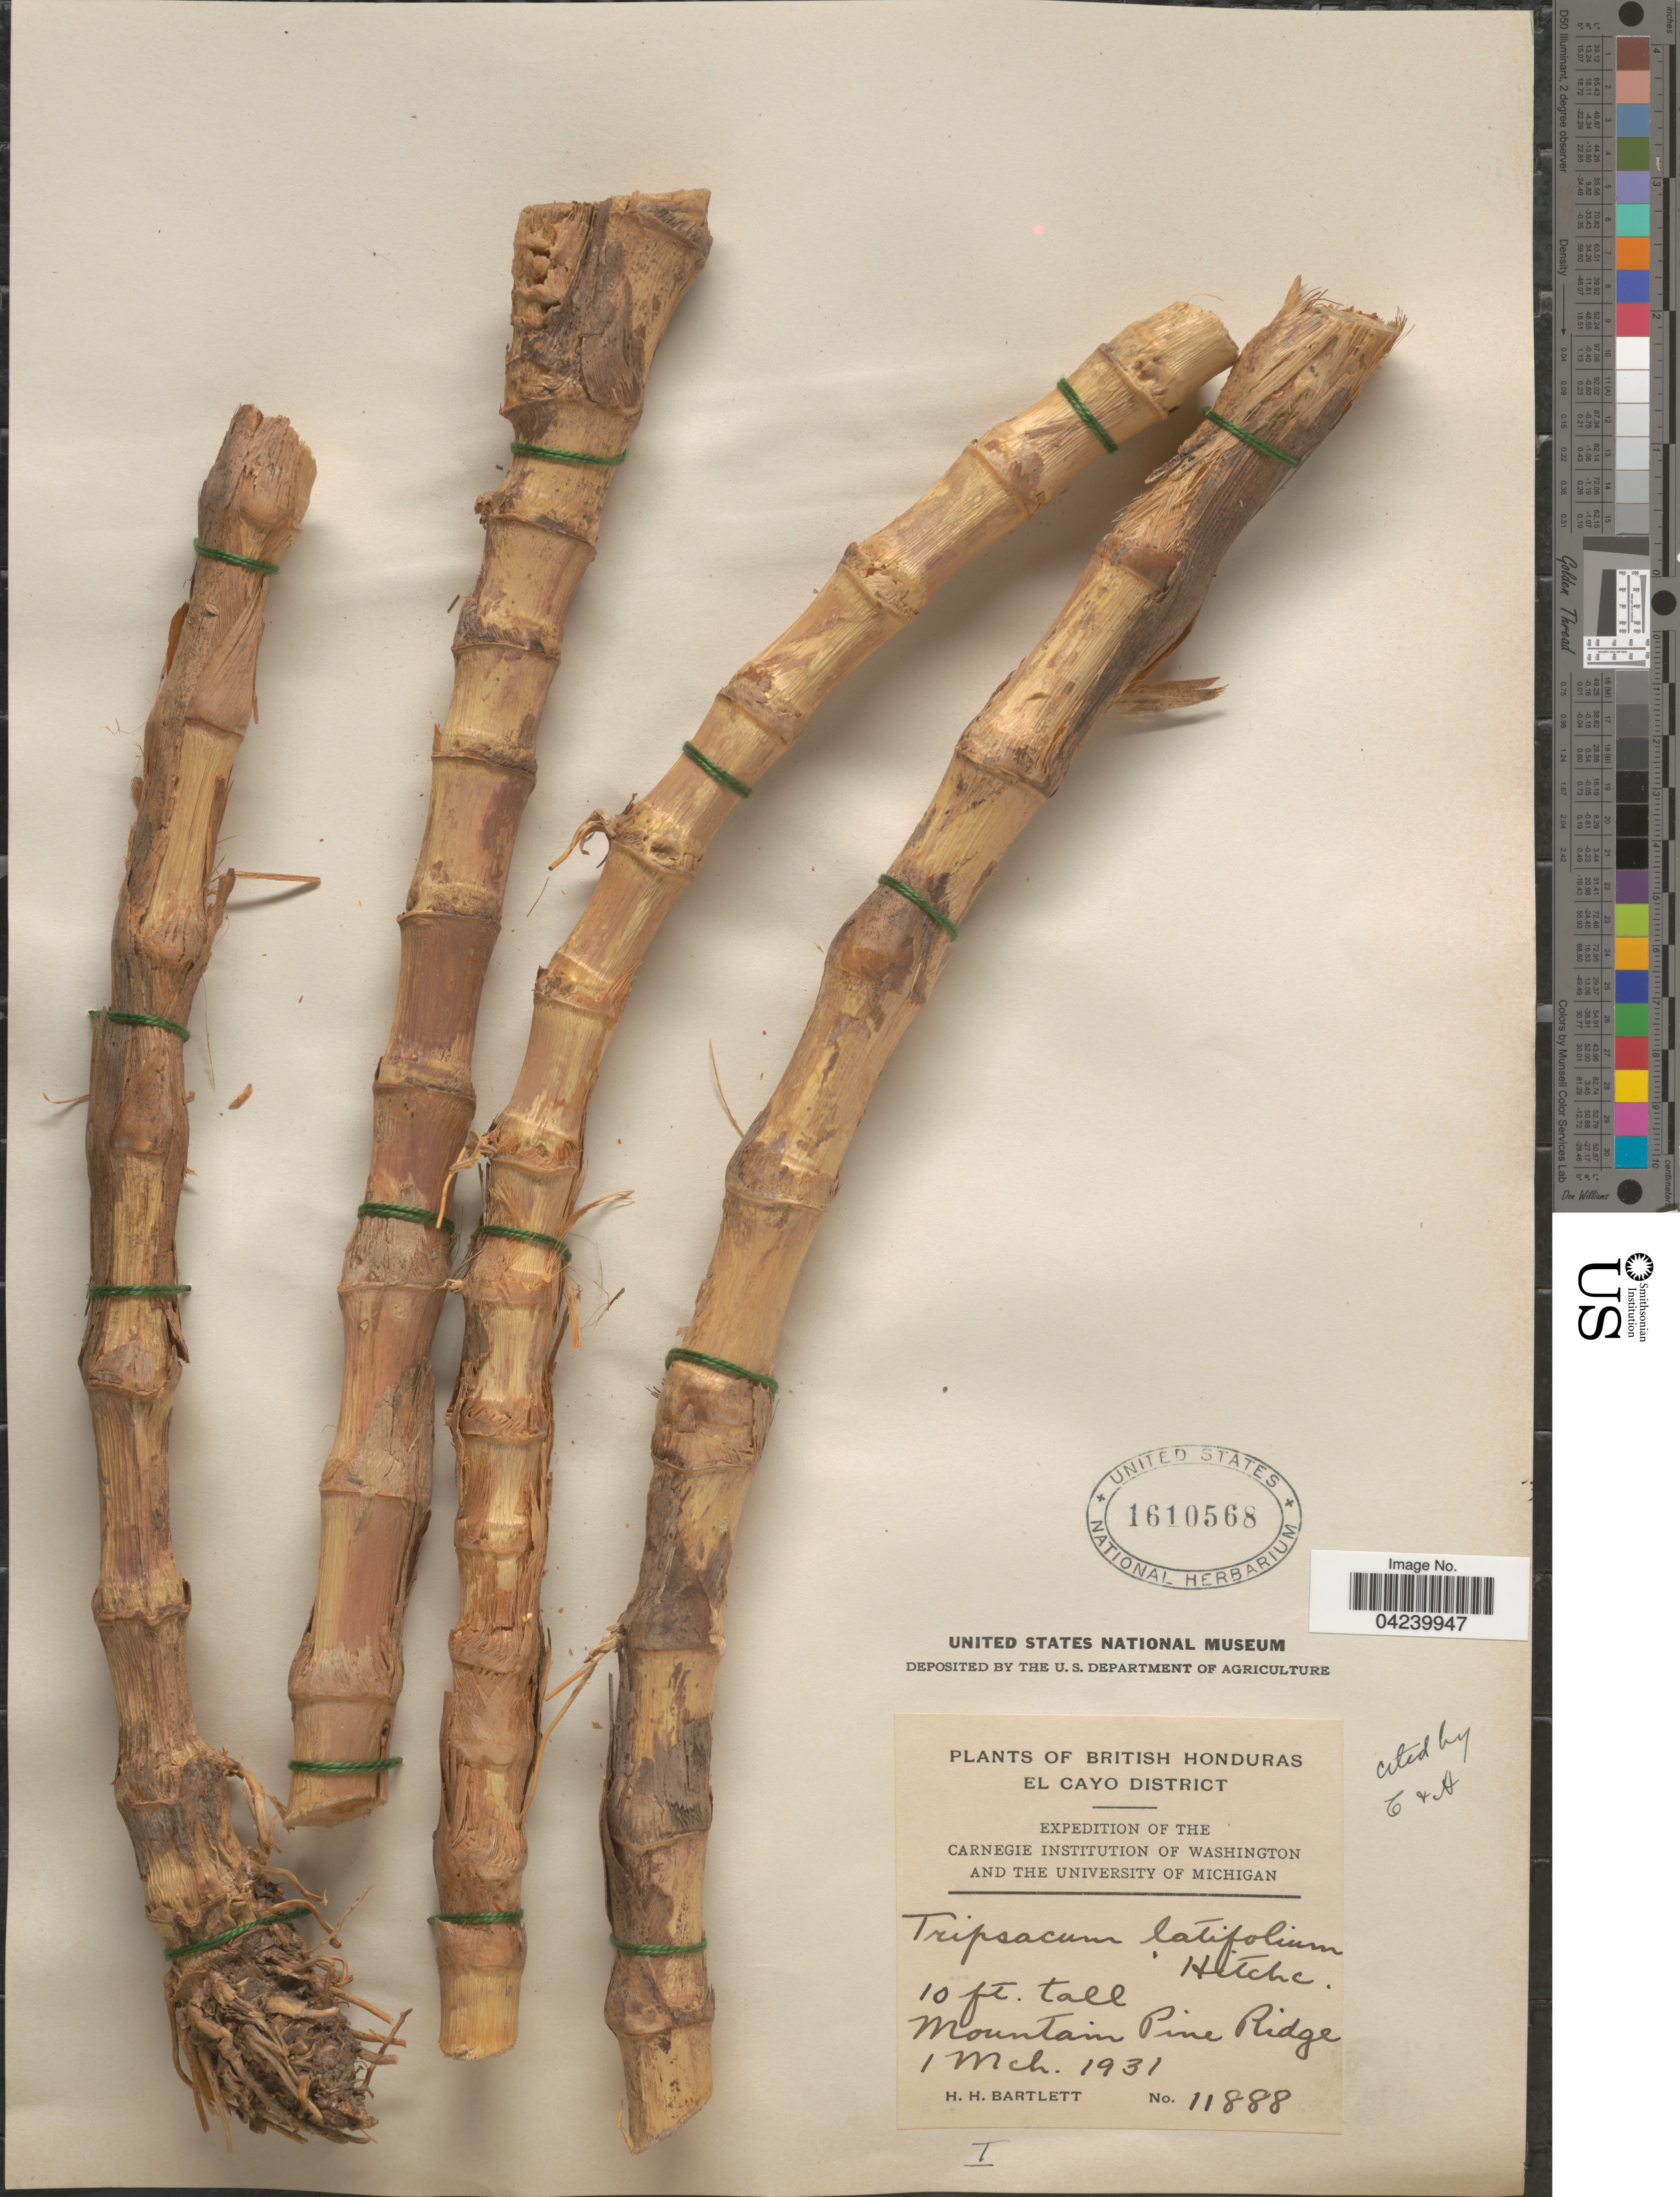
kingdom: Plantae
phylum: Tracheophyta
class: Liliopsida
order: Poales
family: Poaceae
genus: Tripsacum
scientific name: Tripsacum latifolium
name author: Hitchc.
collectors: H. H. Bartlett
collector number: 11888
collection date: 1931-03-01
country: Belize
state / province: Cayo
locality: British Honduras. El Cayo District. Expedition of the Carnegie Institution of Washington and the University of Michigan. Mountain Pine Ridge.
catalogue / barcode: US 1610568